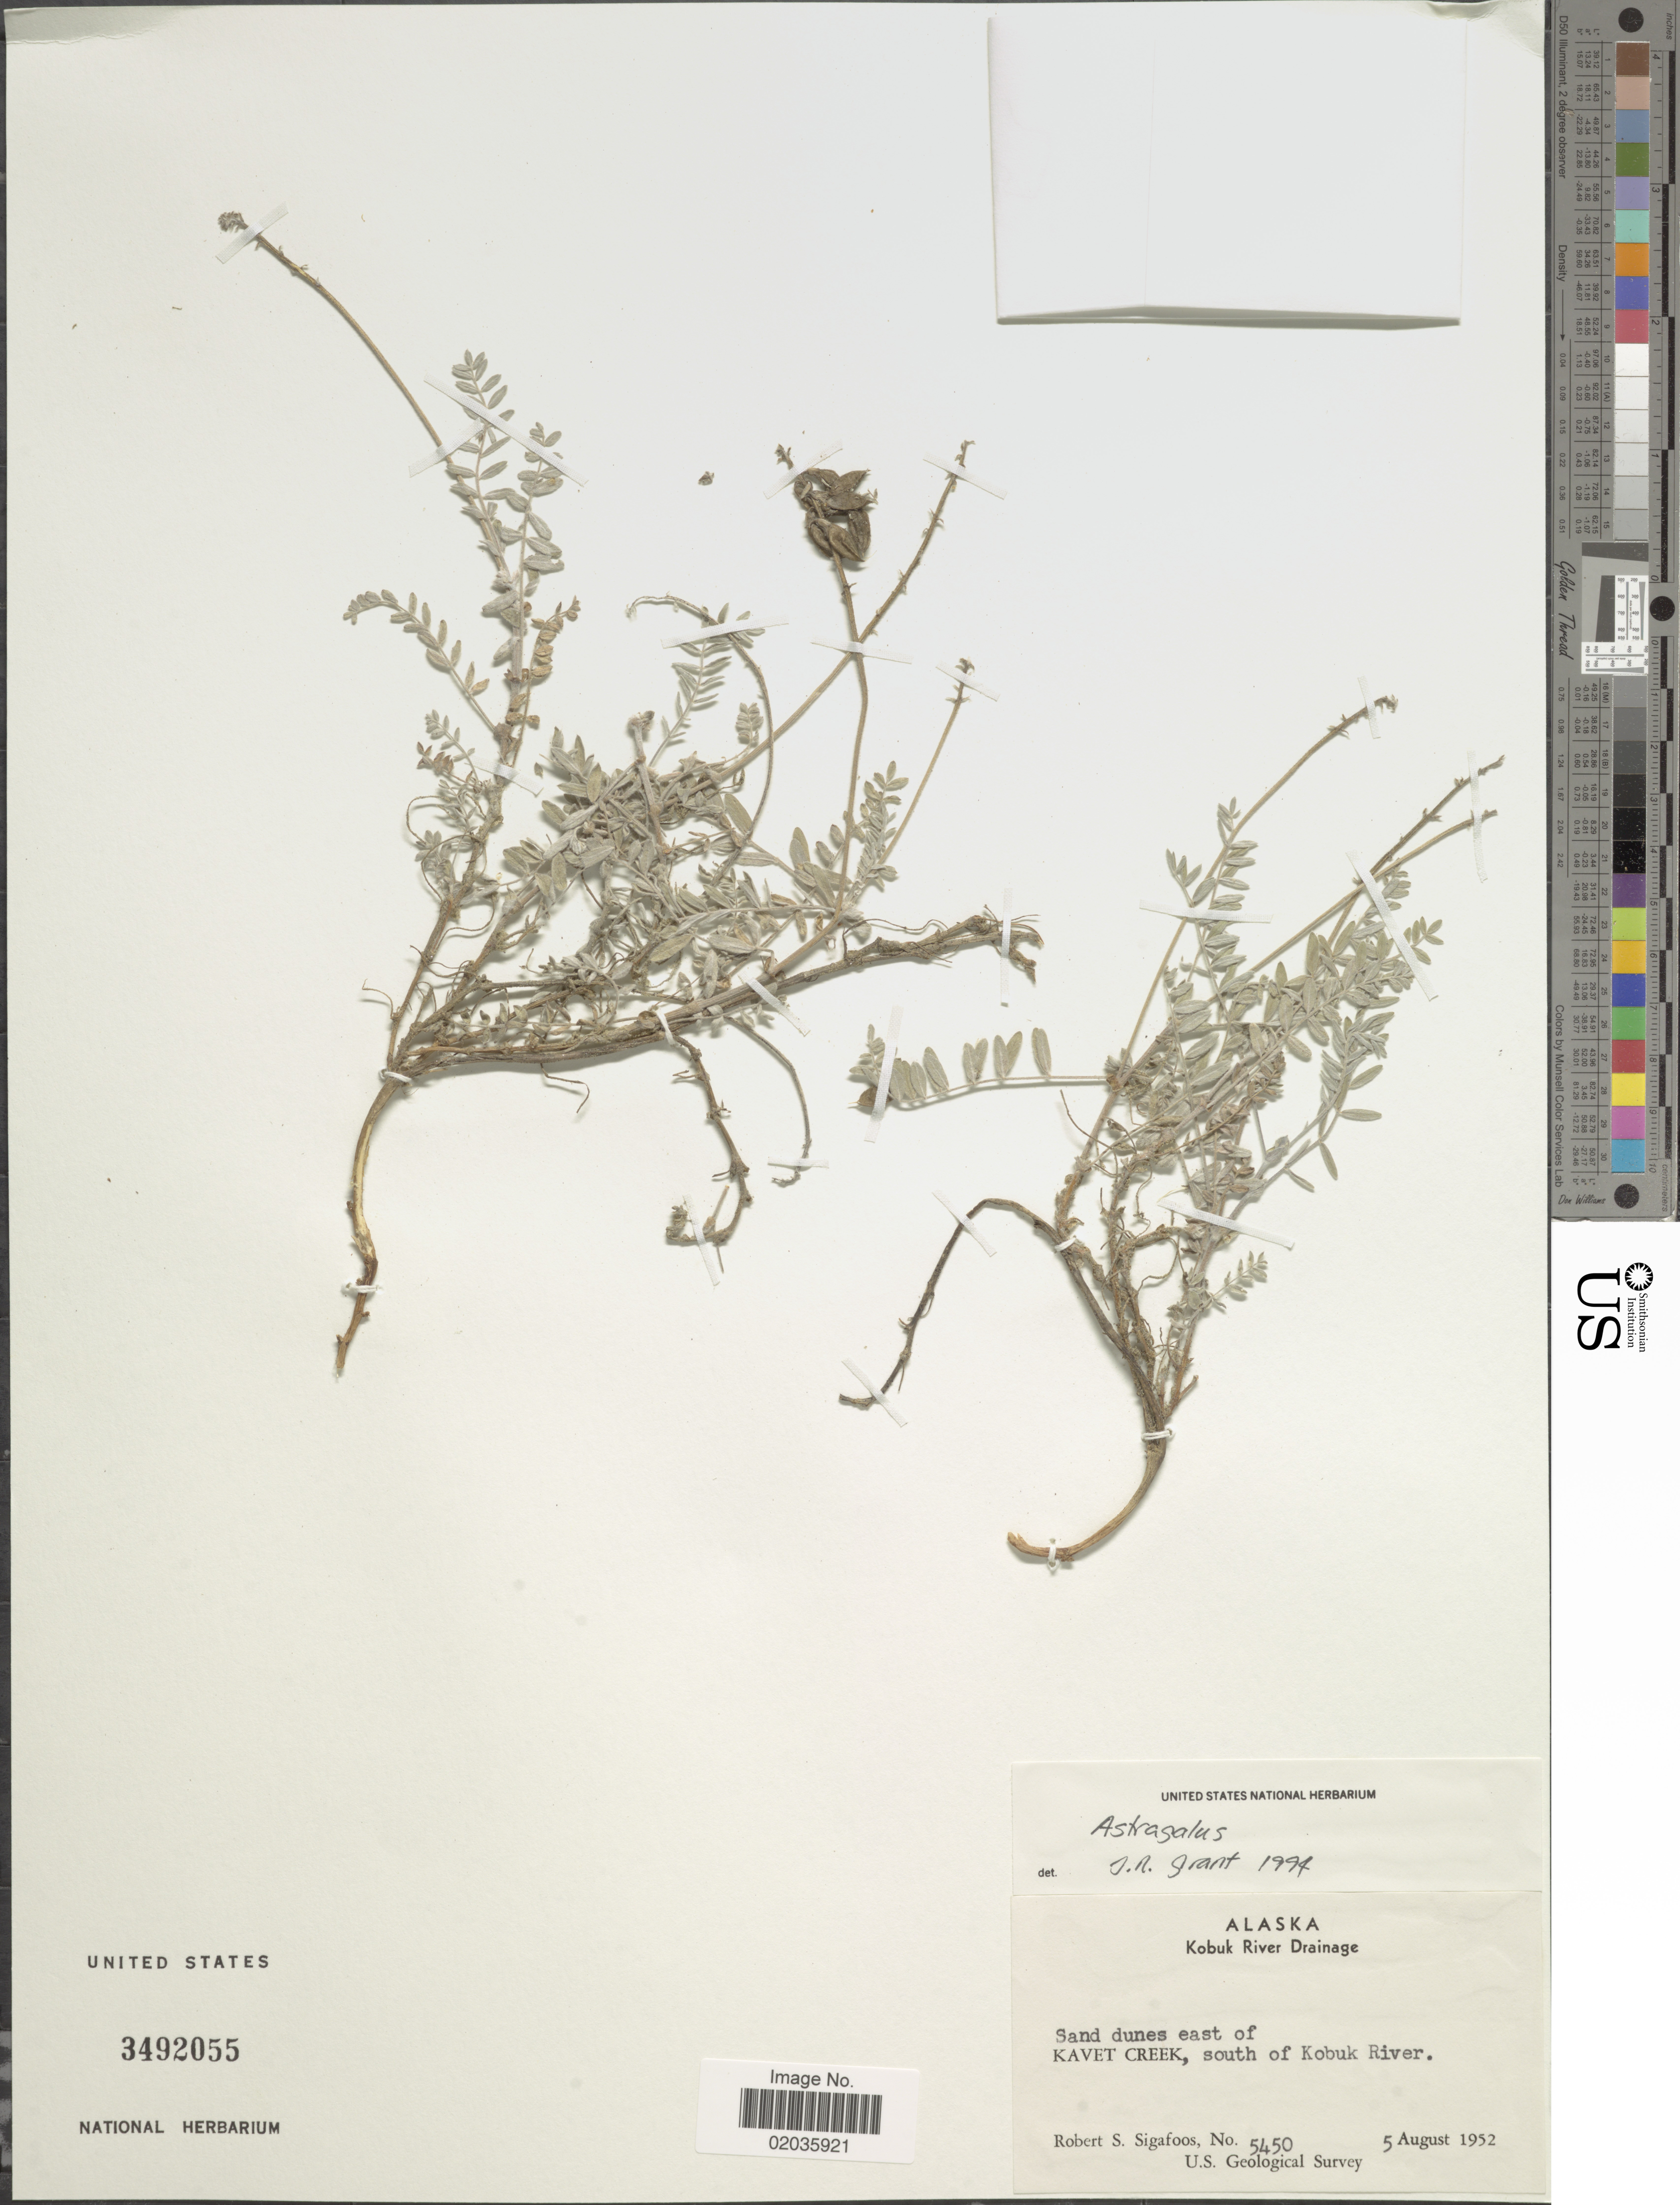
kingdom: Plantae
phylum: Tracheophyta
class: Magnoliopsida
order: Fabales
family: Fabaceae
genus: Astragalus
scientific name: Astragalus sp.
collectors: R. Sigafoos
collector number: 5450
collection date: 1952-08-05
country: United States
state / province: Alaska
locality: Alaska, Kobuk River Drainage, Sand dunes east of kavet Creek, south of Kobuk River.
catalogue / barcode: US 3492055